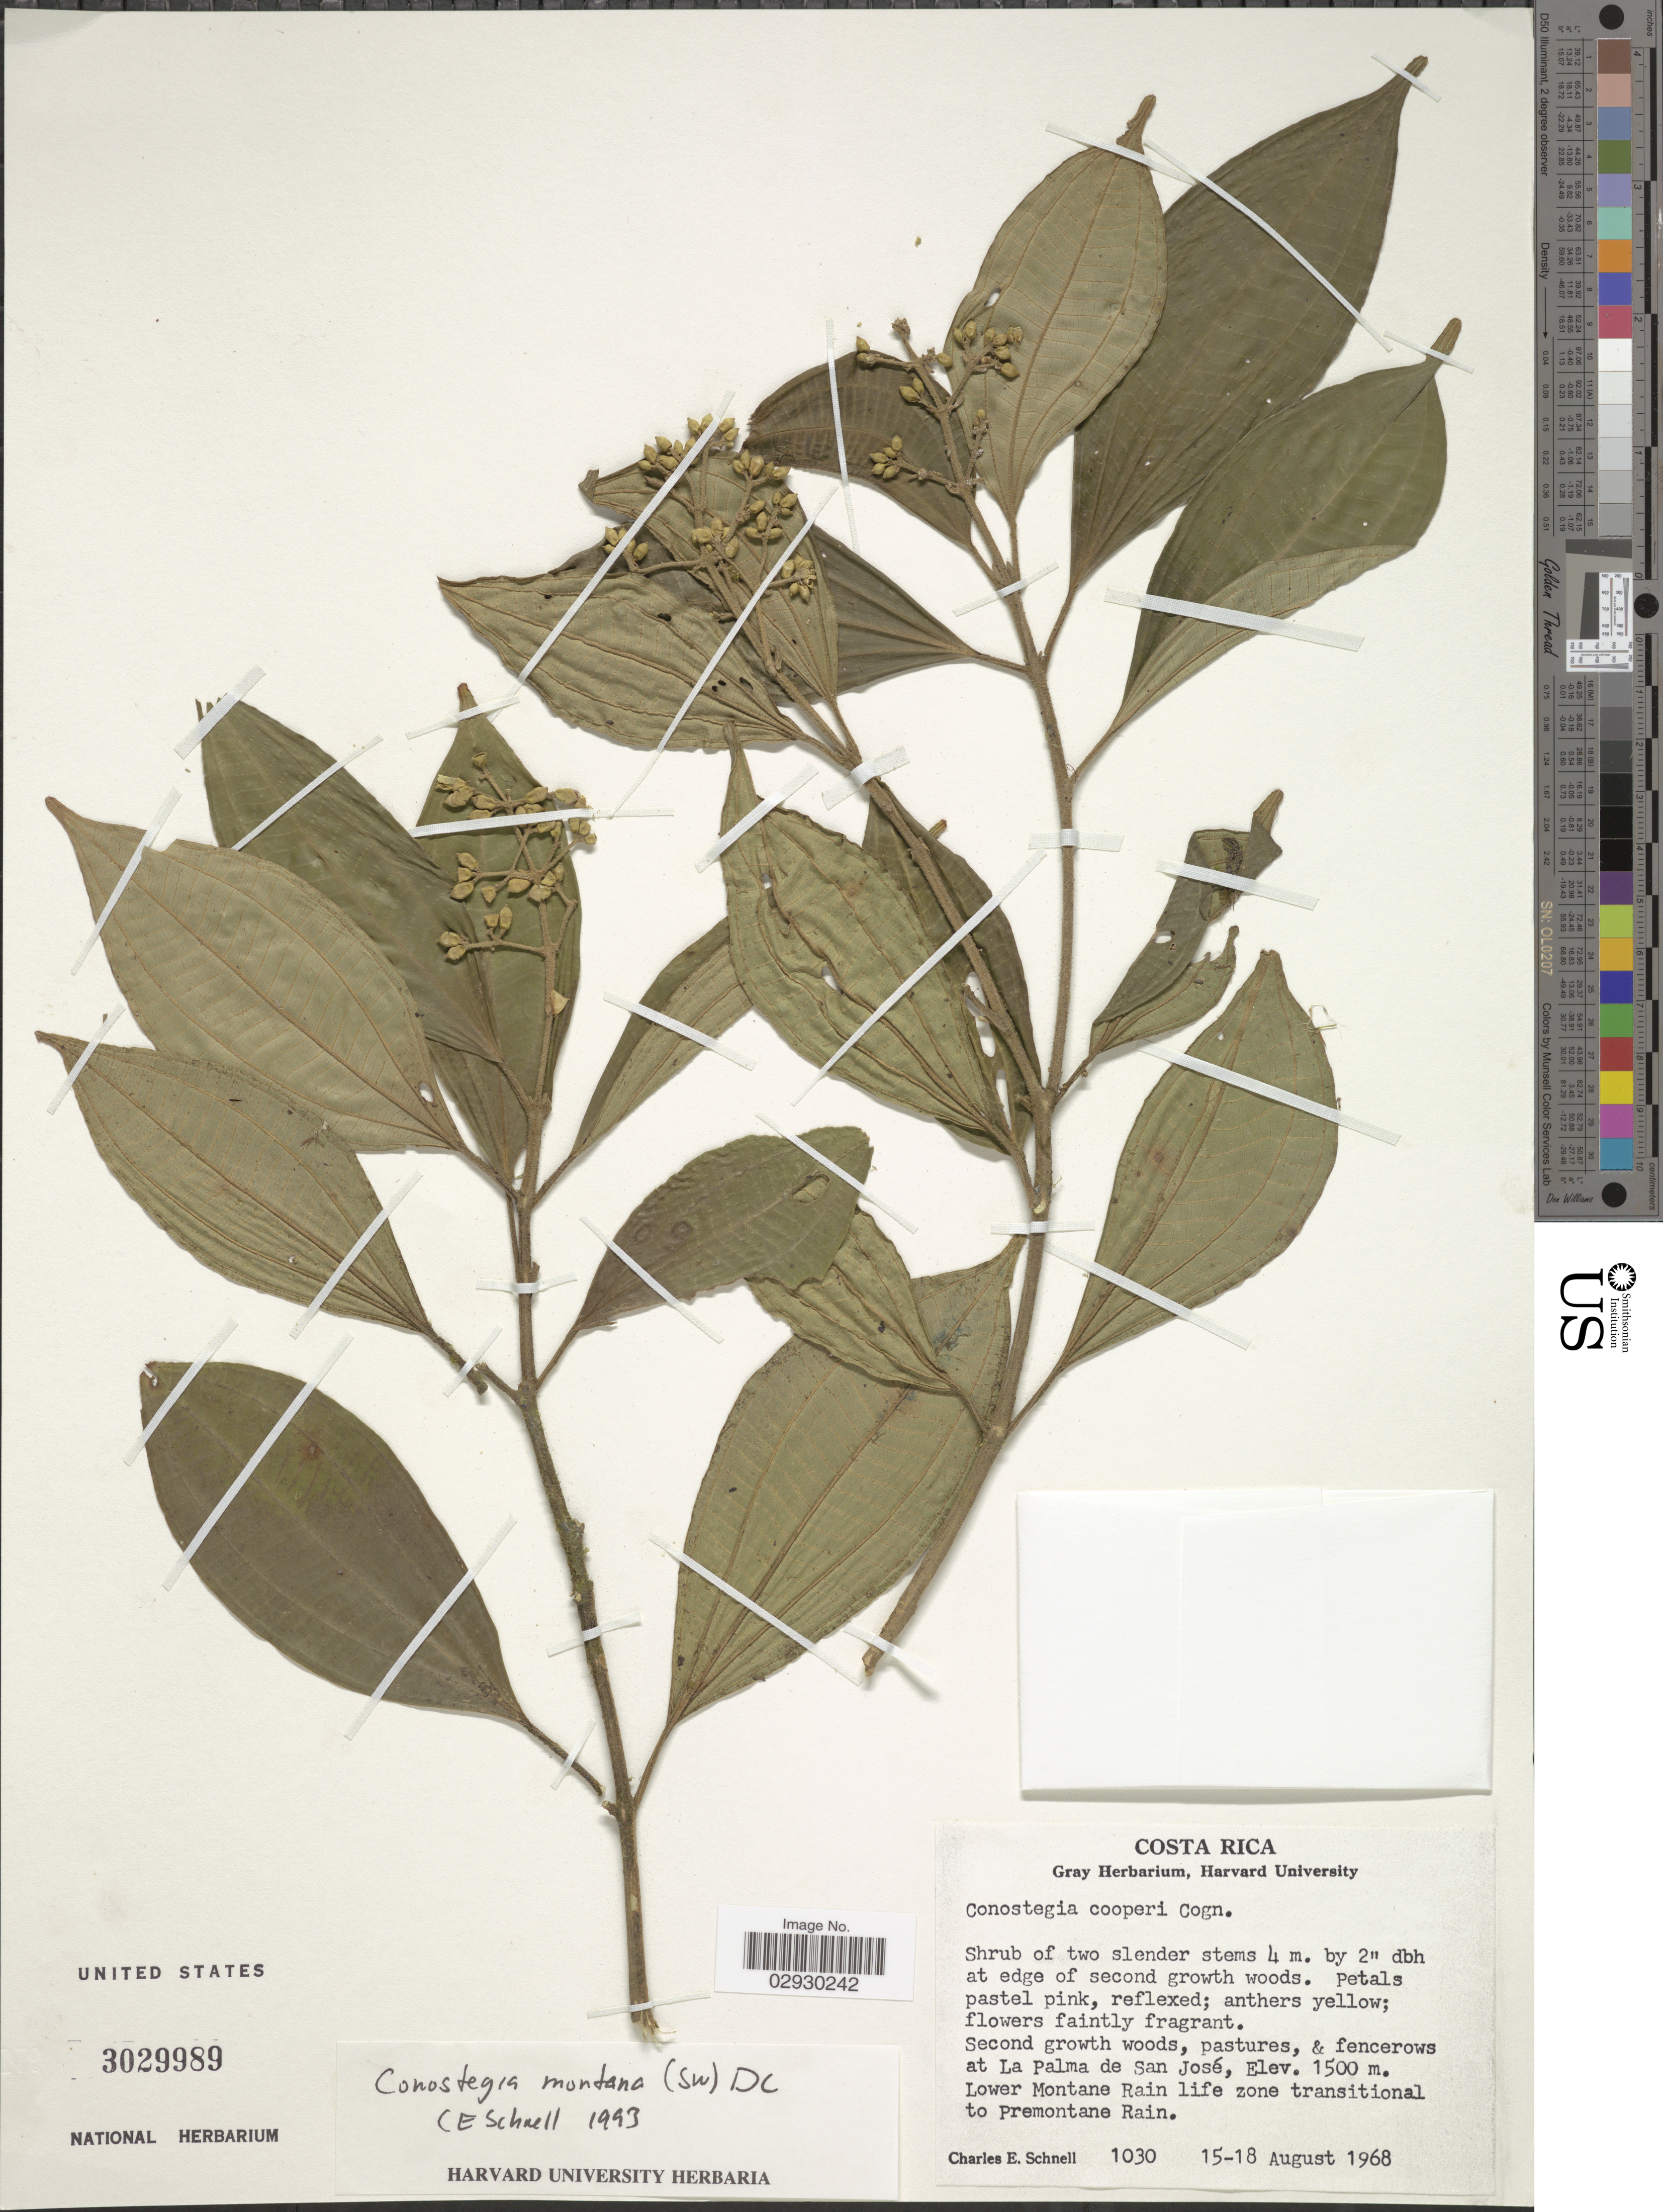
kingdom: Plantae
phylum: Tracheophyta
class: Magnoliopsida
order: Myrtales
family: Melastomataceae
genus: Conostegia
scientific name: Conostegia montana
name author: (Sw.) D. Don ex DC.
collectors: C. Schnell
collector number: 1030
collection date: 1968-08-15/1968-08-18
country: Costa Rica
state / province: San José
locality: At La Palma de San José. Lower Montane Rain life zone transitional to Premontane Rain.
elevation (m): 1500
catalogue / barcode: US 3029989